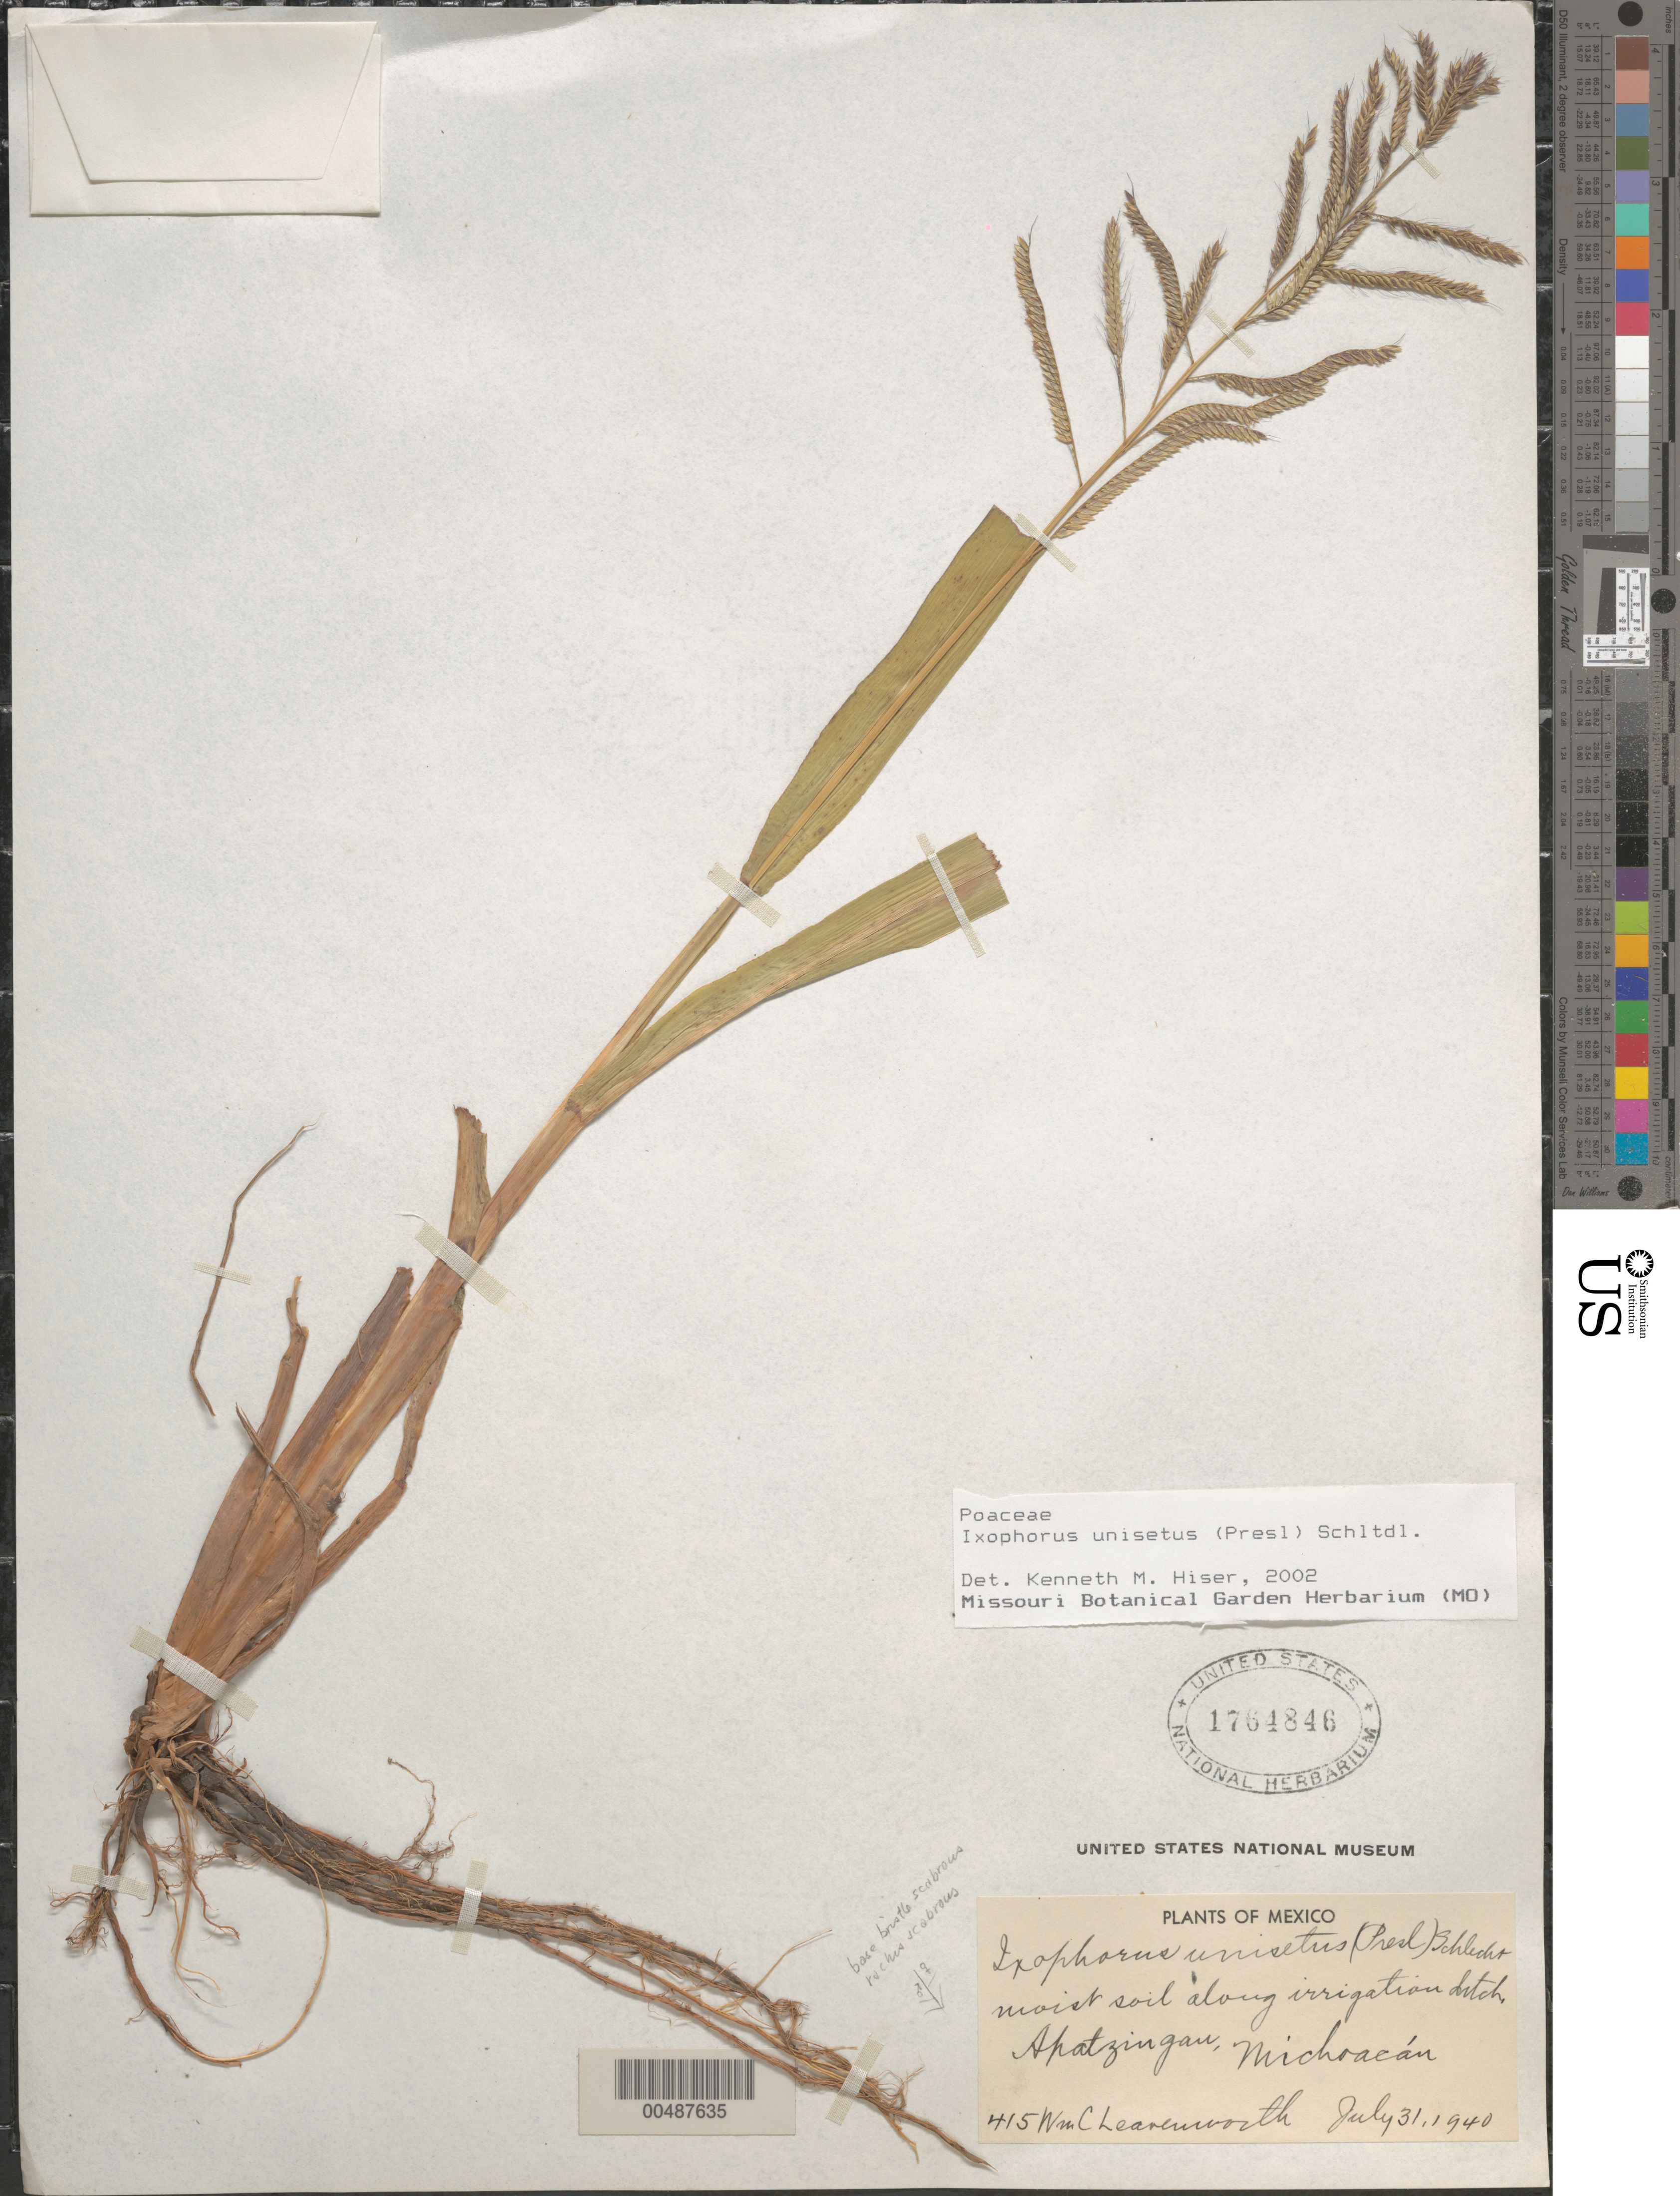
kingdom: Plantae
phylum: Tracheophyta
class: Liliopsida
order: Poales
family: Poaceae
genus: Ixophorus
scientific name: Ixophorus unisetus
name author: (J. Presl) Schltdl.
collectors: W. C. Leavenworth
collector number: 415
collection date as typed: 31 Jul 1940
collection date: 1940-07-31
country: Mexico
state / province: Michoacán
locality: Apatzingan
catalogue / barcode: US 1764846